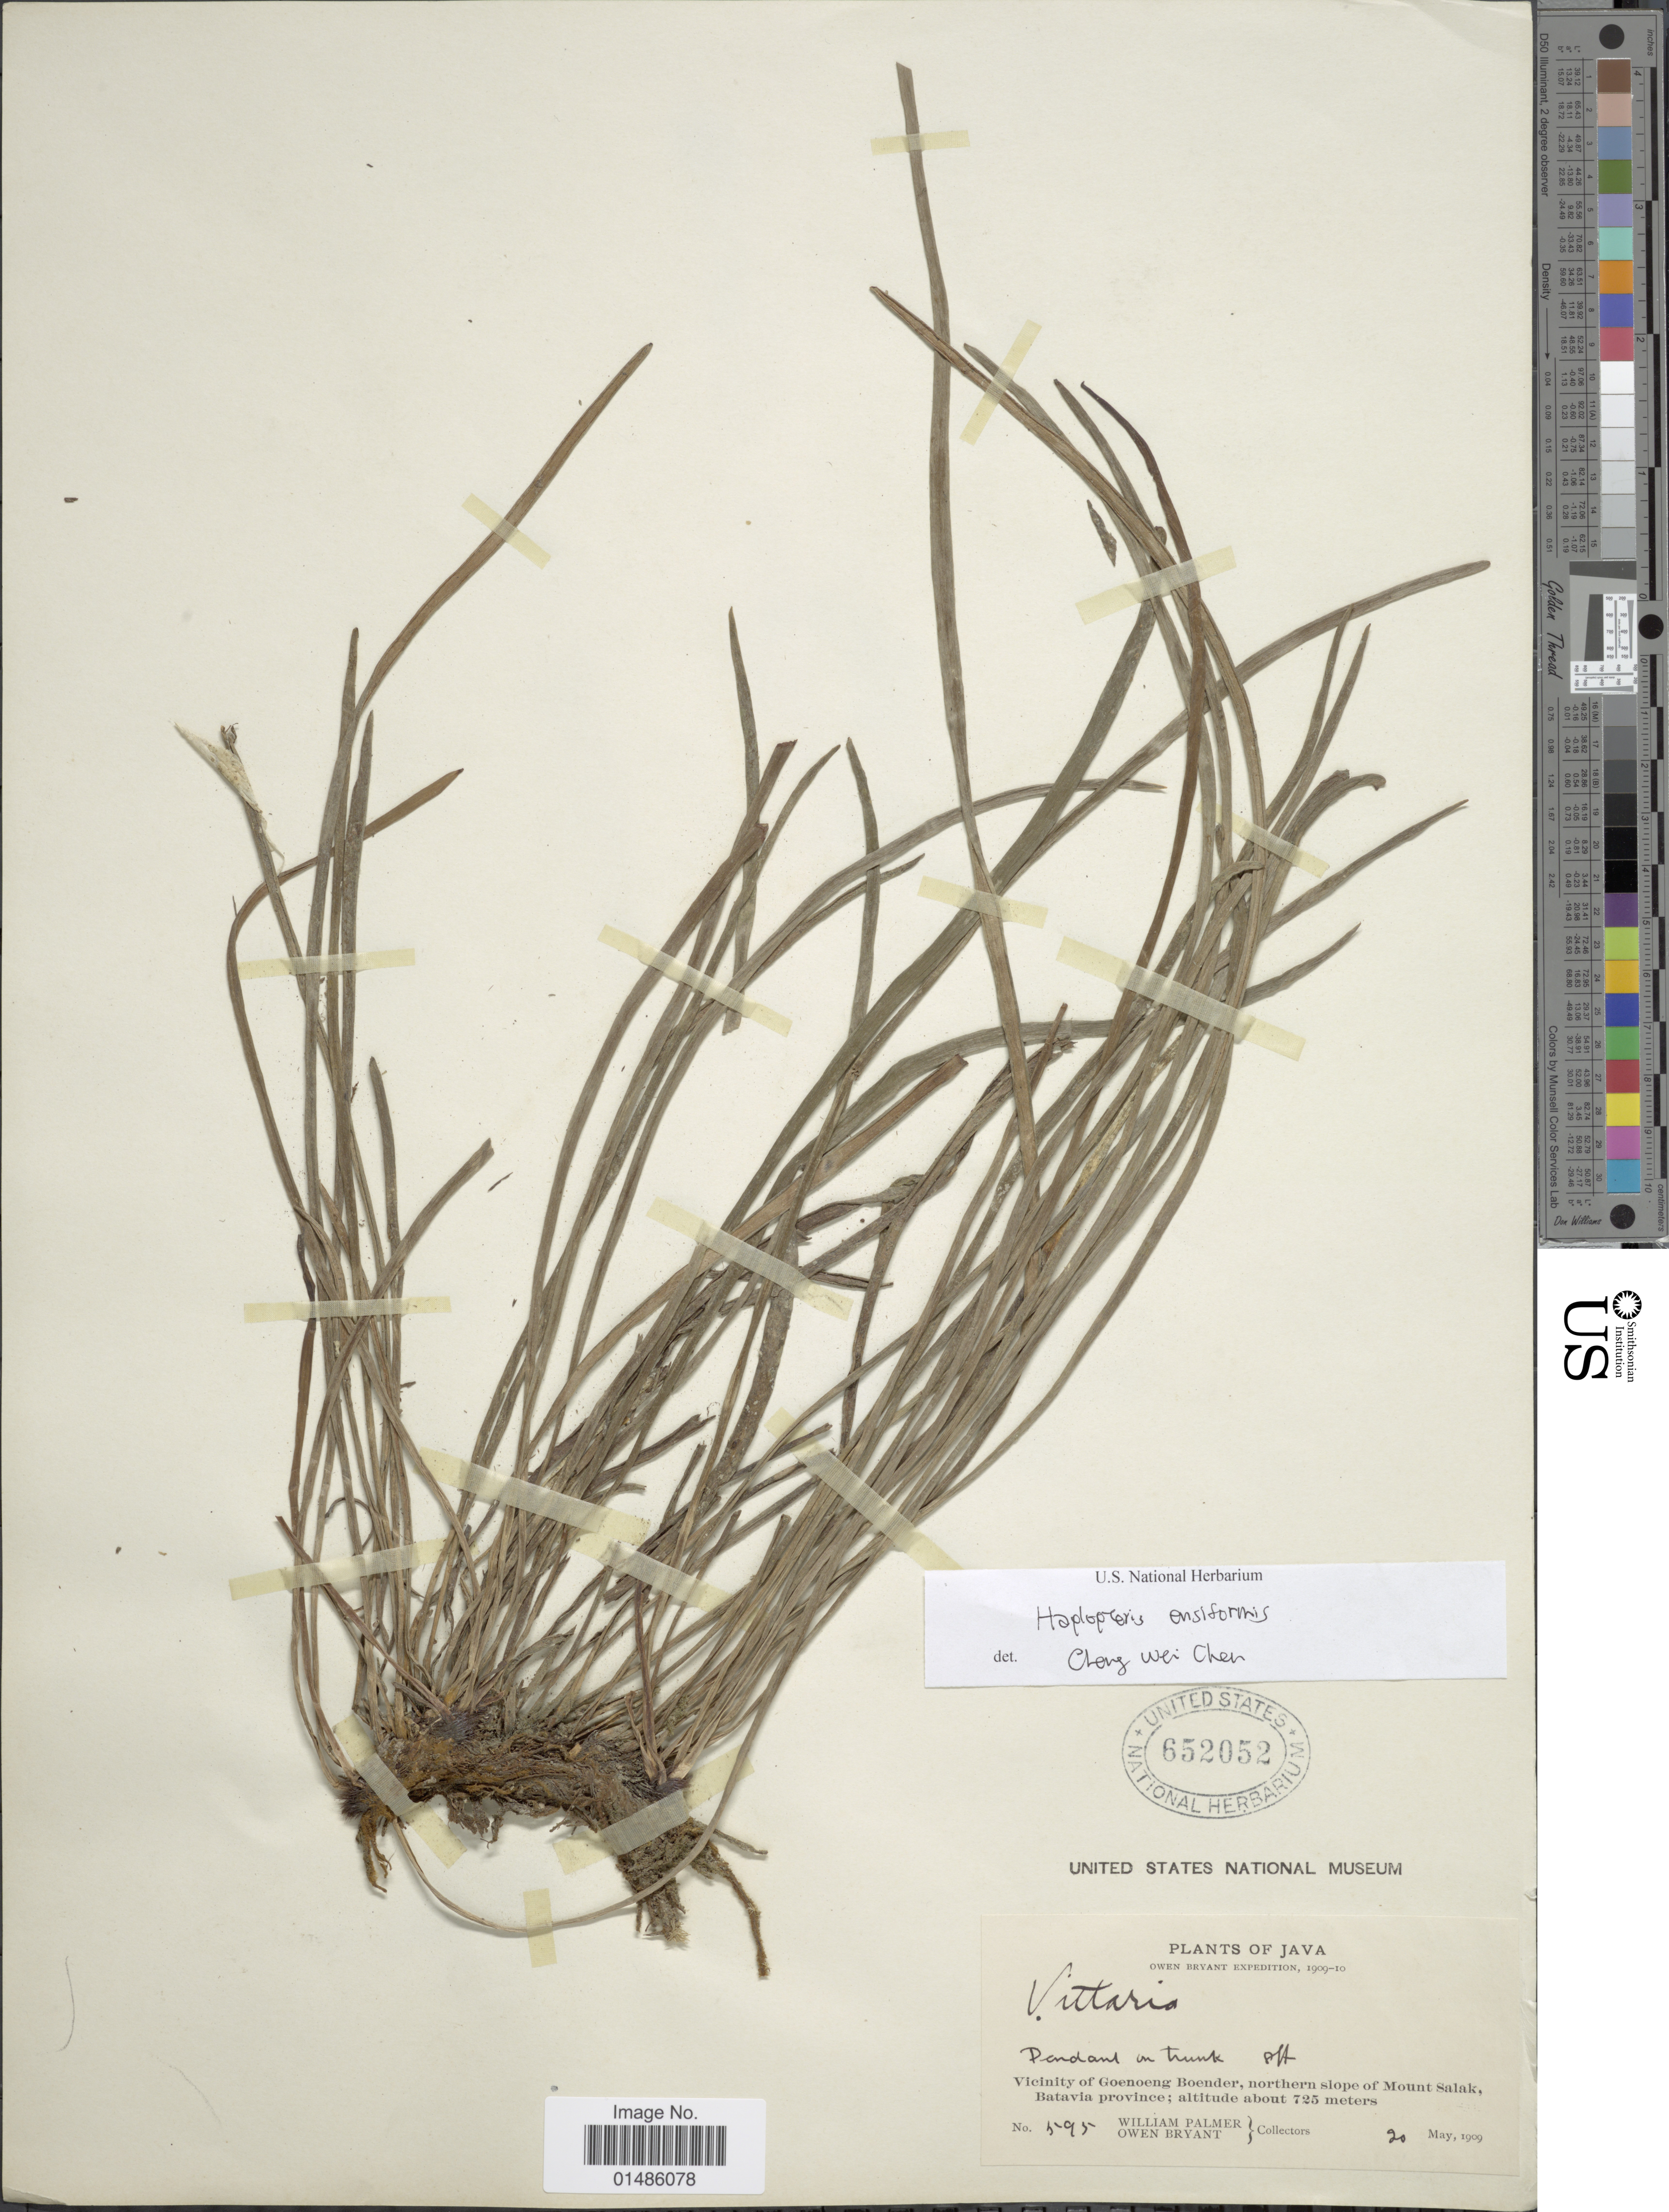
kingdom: Plantae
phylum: Tracheophyta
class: Polypodiopsida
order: Polypodiales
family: Pteridaceae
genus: Haplopteris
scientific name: Haplopteris ensiformis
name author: (Sw.) E.H. Crane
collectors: W. Palmer & O. Bryant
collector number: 595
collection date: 1909-05-20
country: Indonesia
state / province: Java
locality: Vicinity of Goenoeng Boender, northern slope of Mount Salak, Batavia province.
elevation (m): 725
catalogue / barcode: US 652052